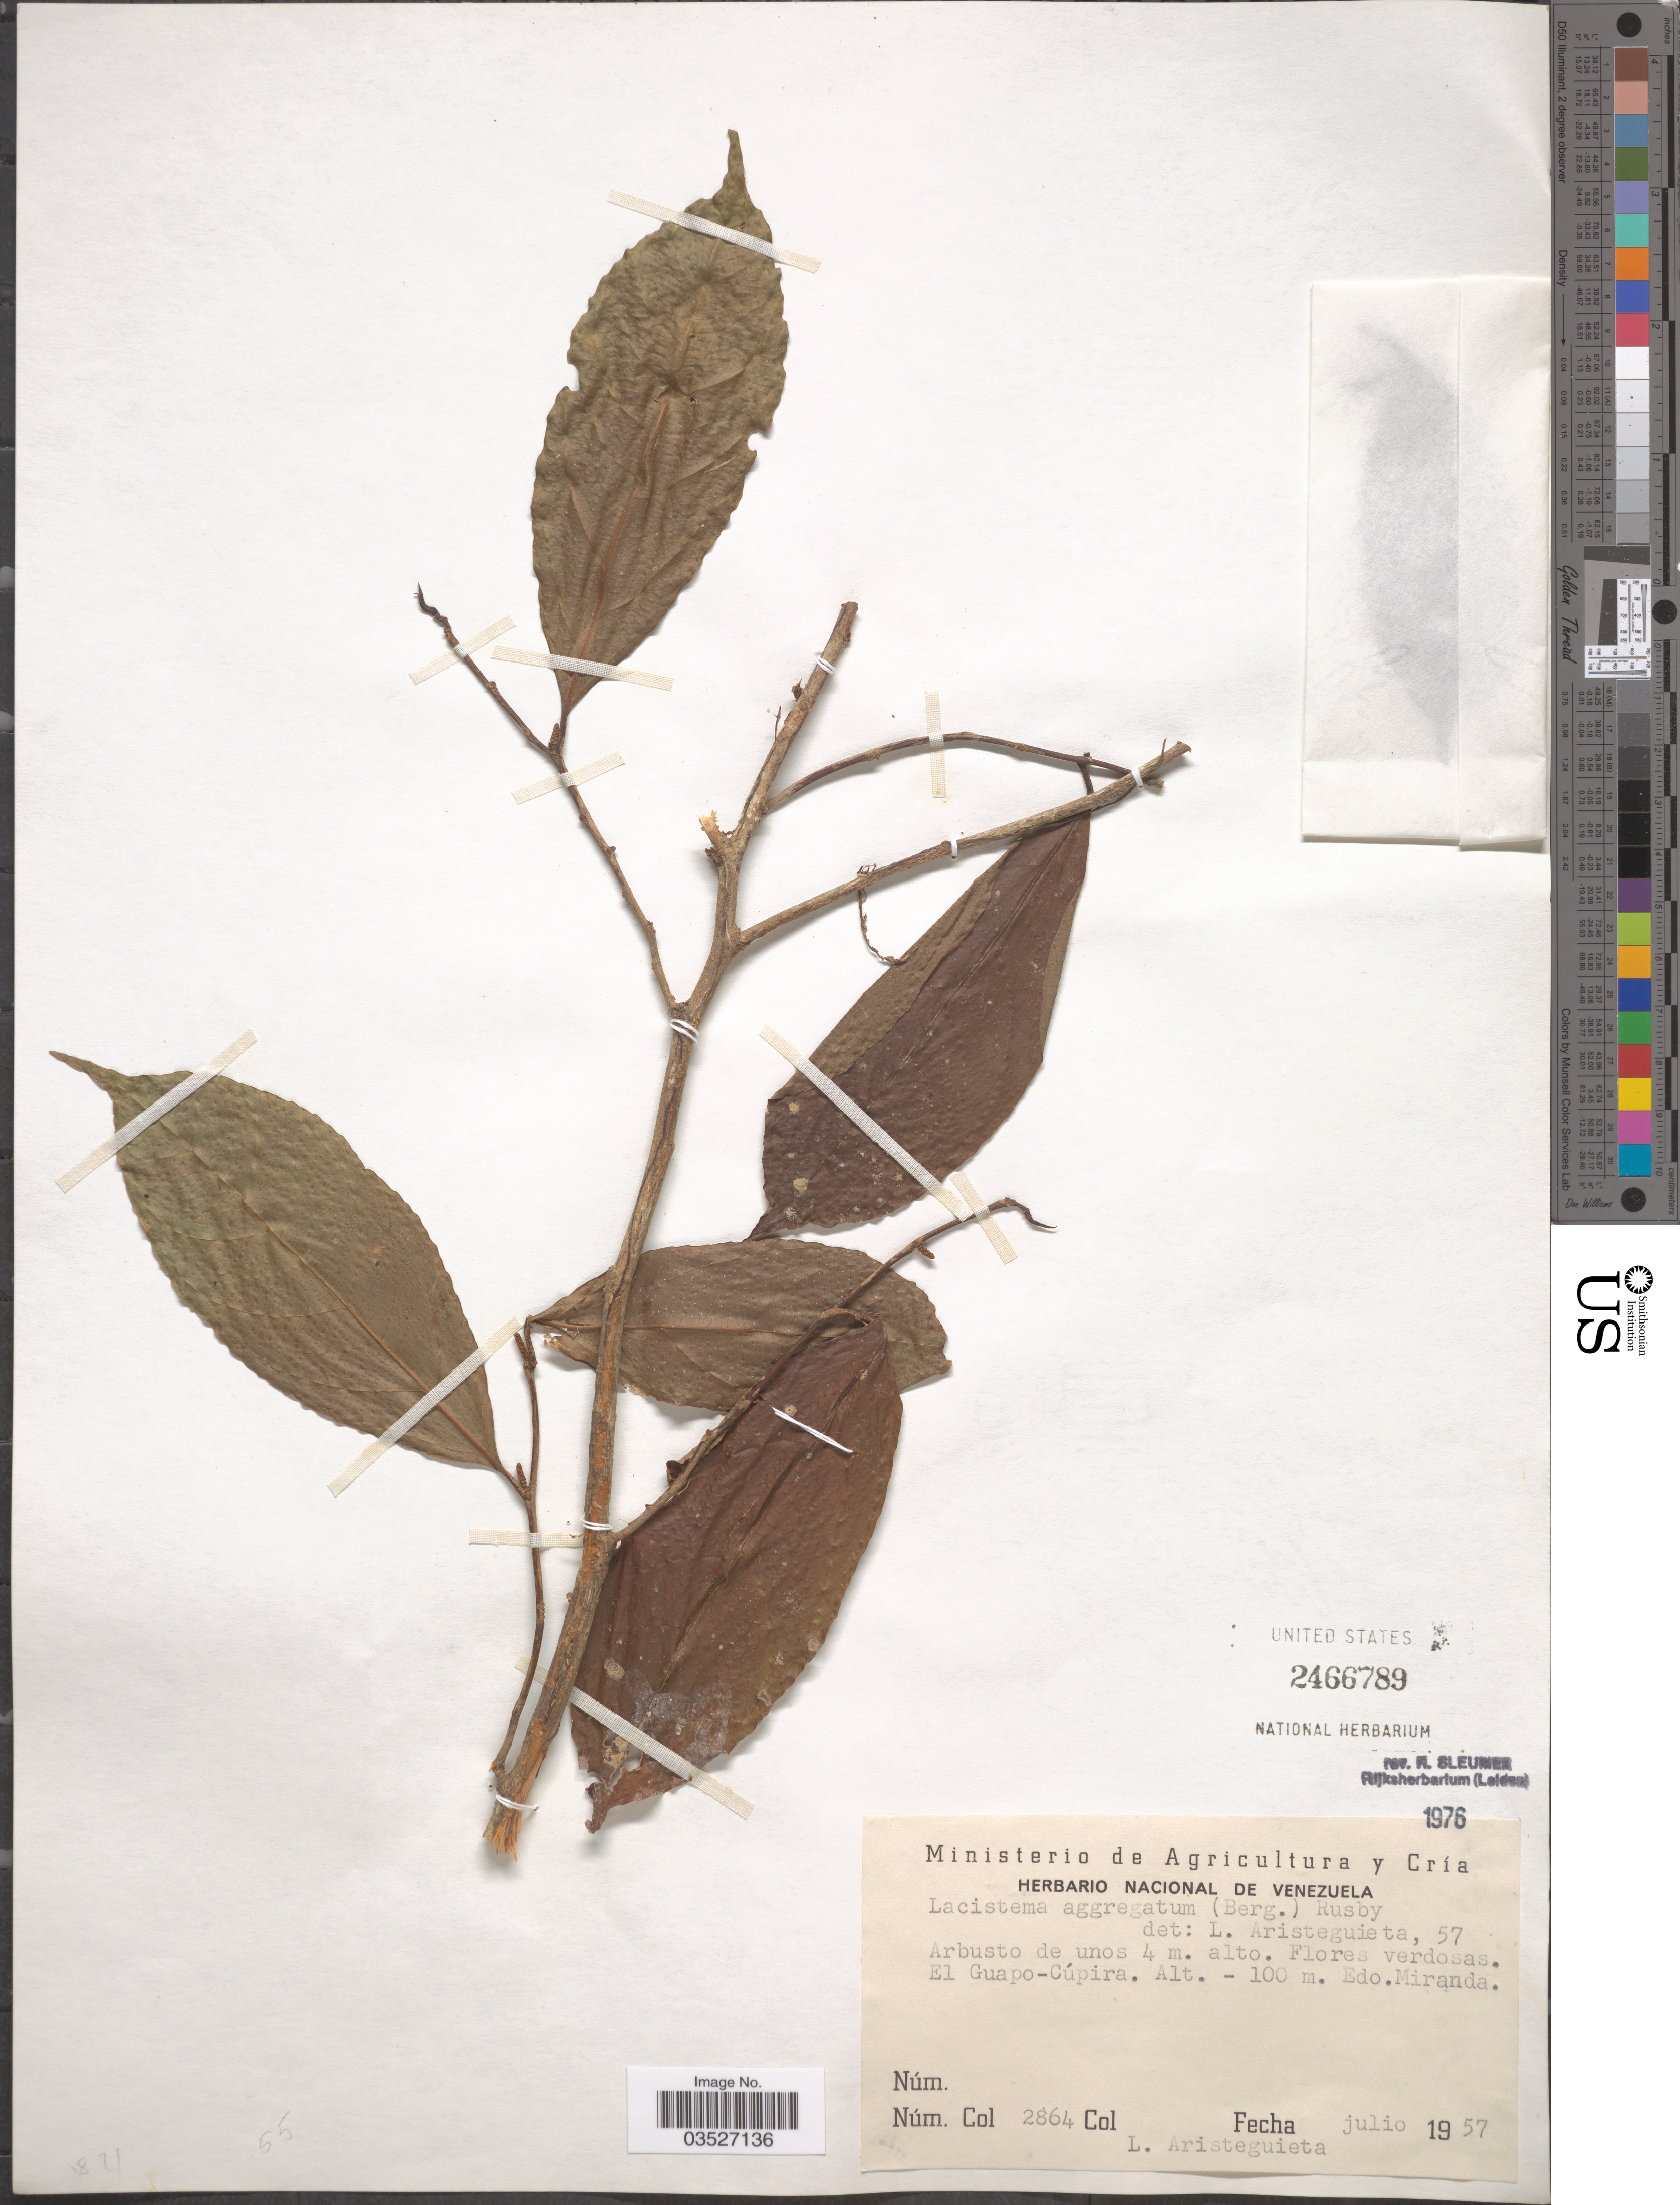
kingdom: Plantae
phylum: Tracheophyta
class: Magnoliopsida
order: Malpighiales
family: Lacistemataceae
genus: Lacistema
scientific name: Lacistema aggregatum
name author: (P.J. Bergius) Rusby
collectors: L. Aristeguieta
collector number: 2864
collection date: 1957-07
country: Venezuela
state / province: Miranda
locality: El Guapo-Cúpira.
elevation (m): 100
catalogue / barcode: US 2466789